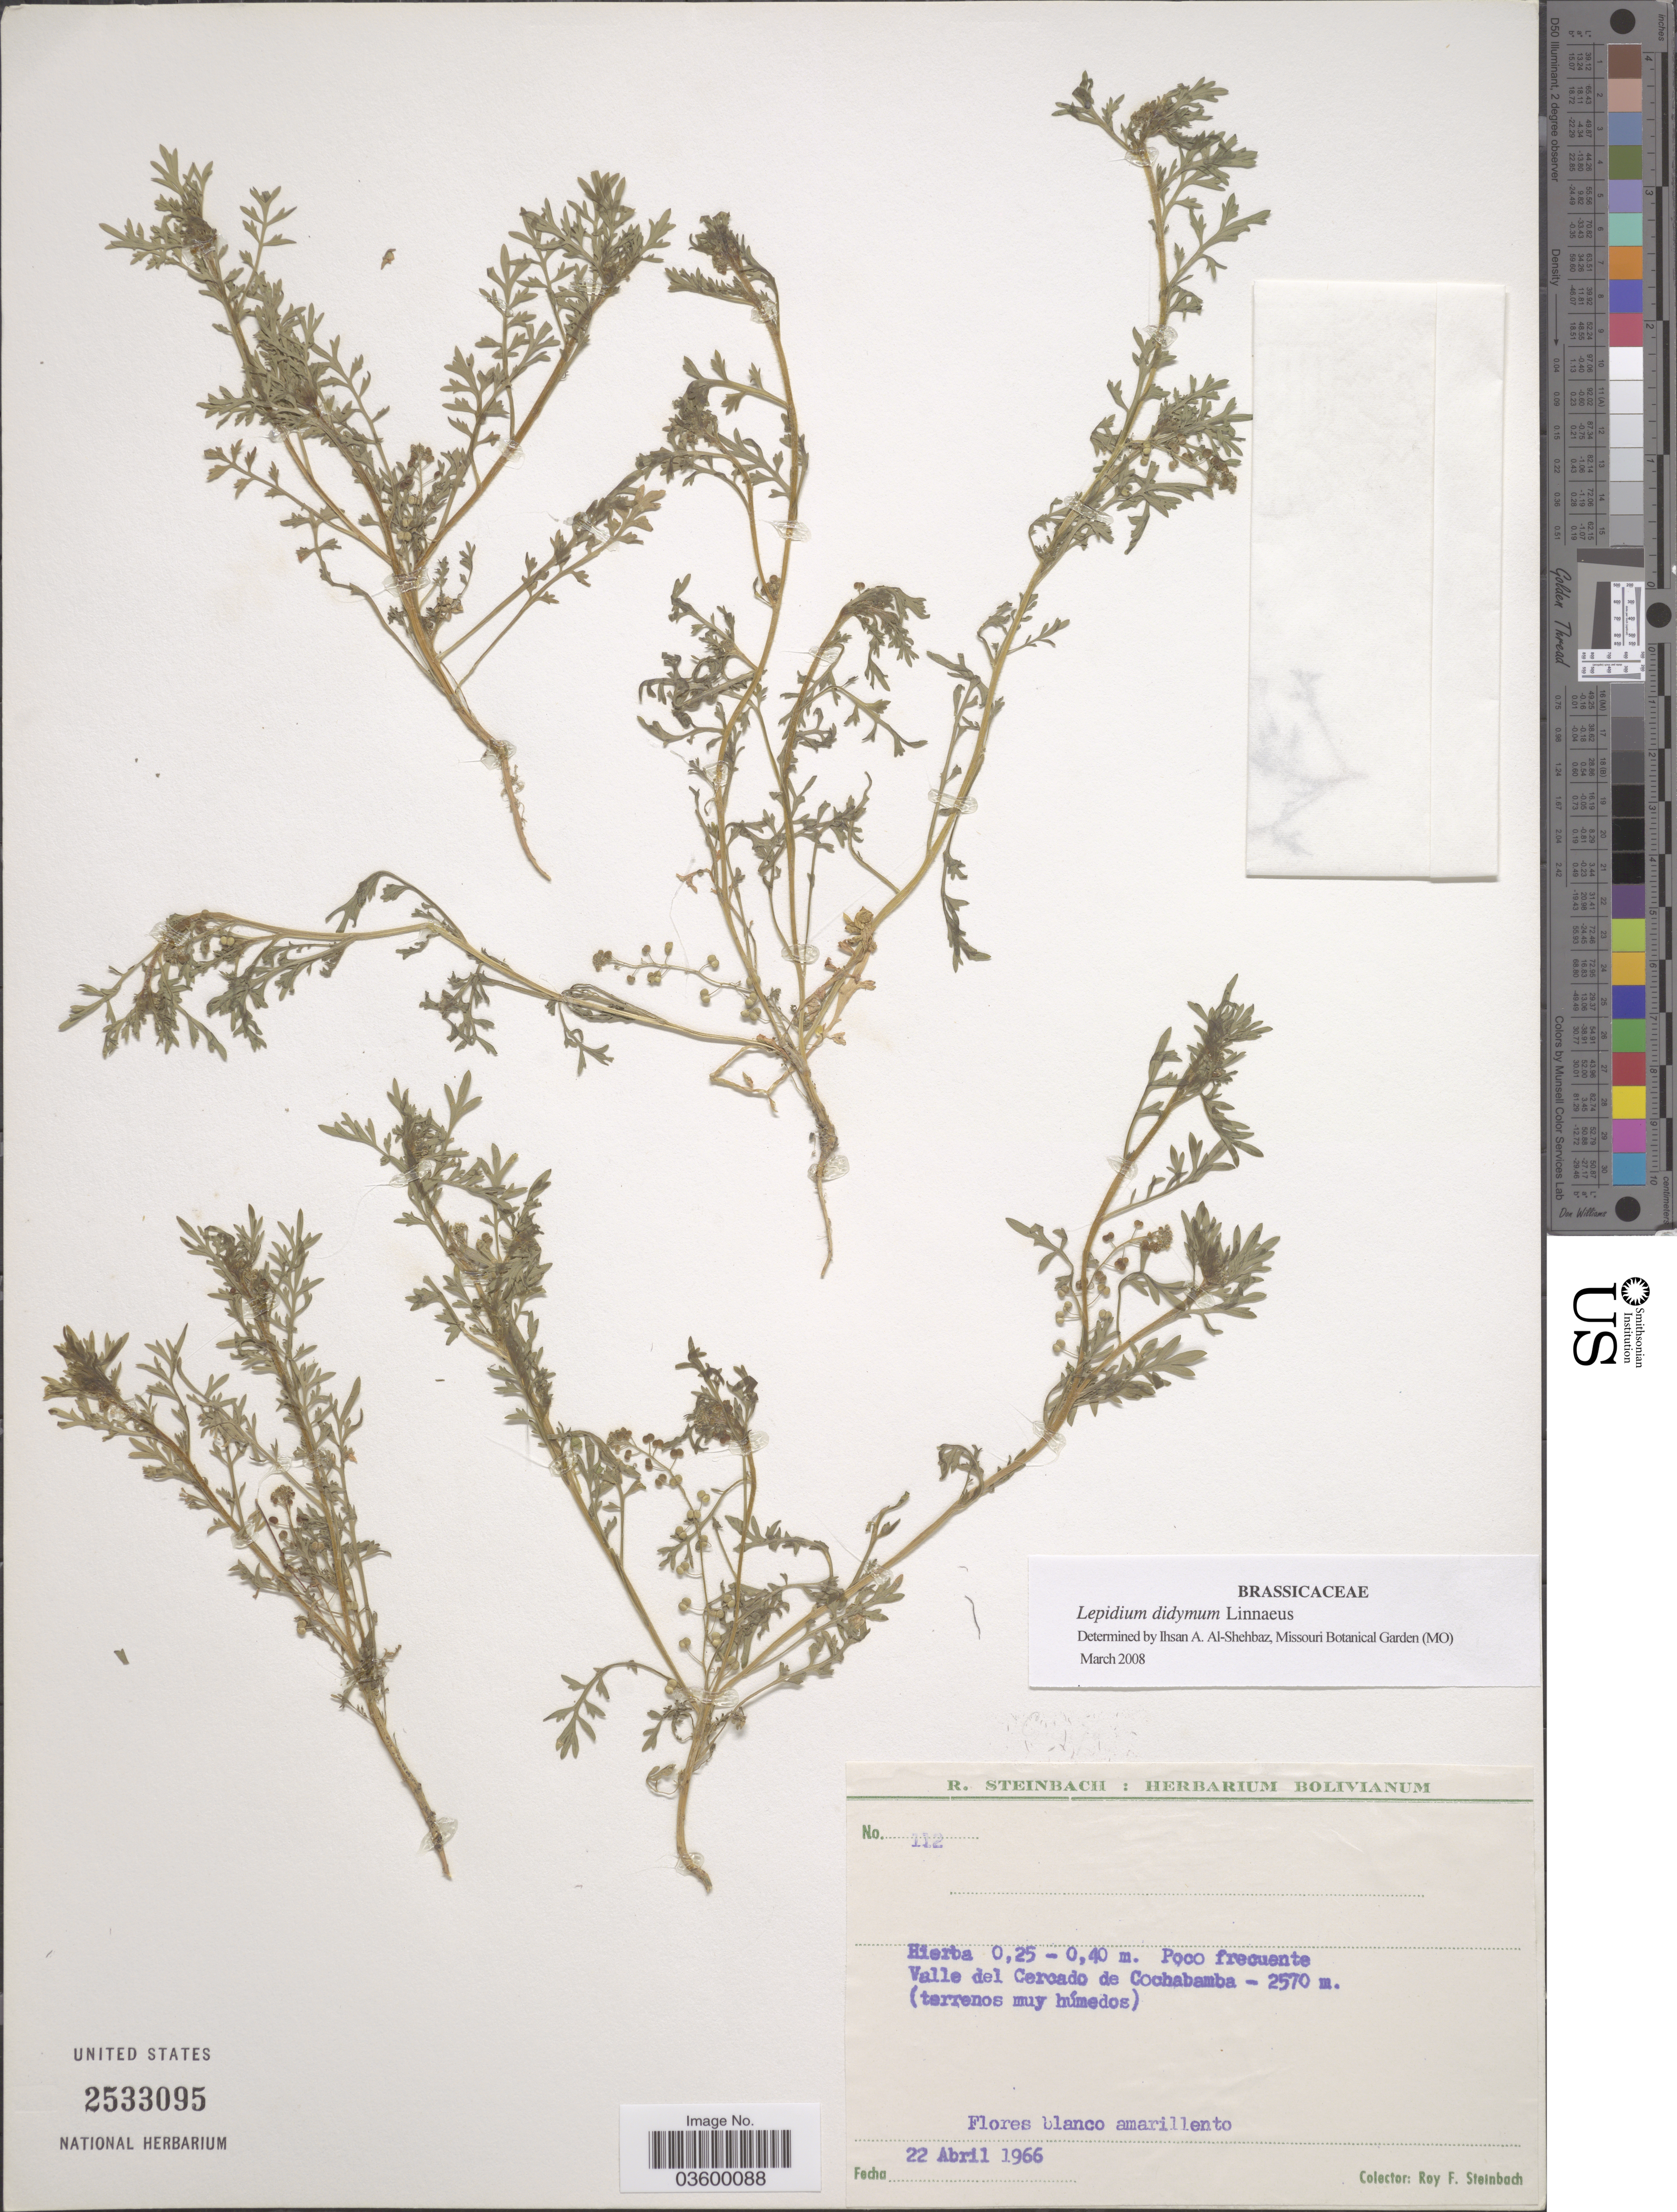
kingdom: Plantae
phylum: Tracheophyta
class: Magnoliopsida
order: Brassicales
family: Brassicaceae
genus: Lepidium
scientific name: Lepidium didymum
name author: L.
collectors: R. F. Steinbach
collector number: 112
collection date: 1966-04-22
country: Bolivia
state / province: Cochabamba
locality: Valle del Cercado de Cochabamba.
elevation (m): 2570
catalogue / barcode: US 2533095